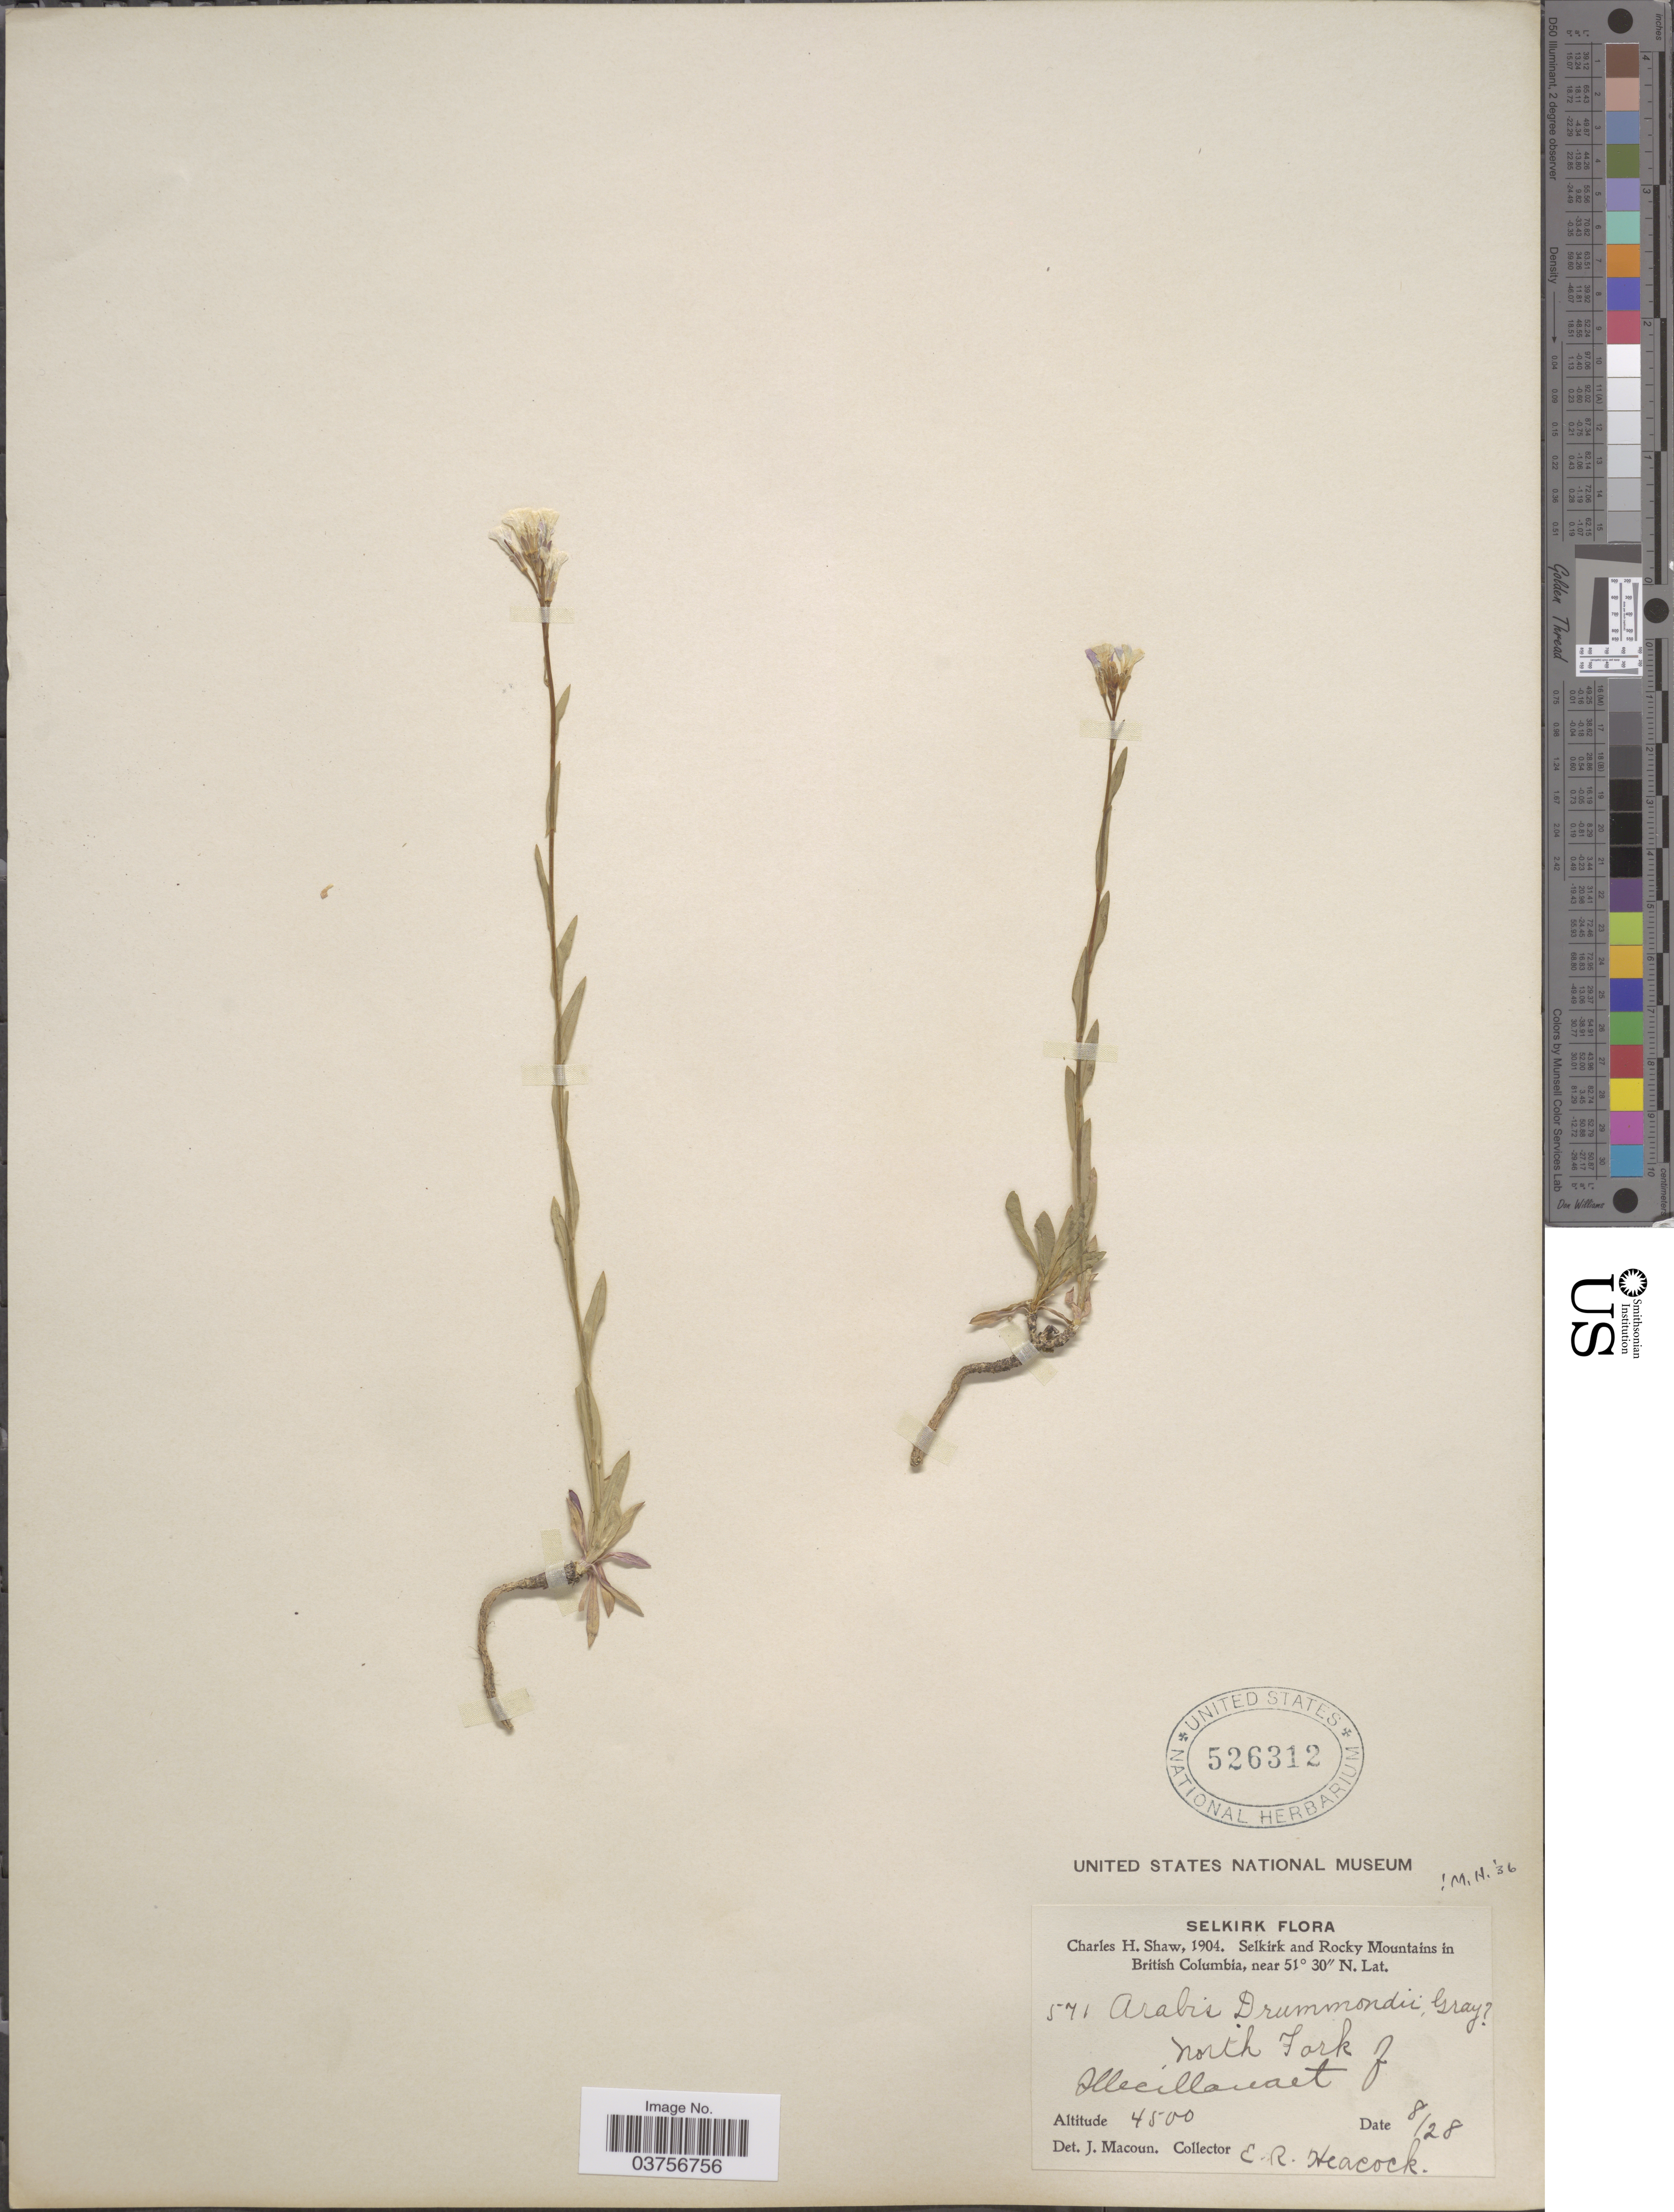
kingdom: Plantae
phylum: Tracheophyta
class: Magnoliopsida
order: Brassicales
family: Brassicaceae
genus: Arabis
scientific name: Arabis drummondii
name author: A. Gray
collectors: E. Heacock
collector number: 571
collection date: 1904-08-28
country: Canada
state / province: British Columbia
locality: Selkirk. Selkirk and Rocky Mountains. North Fork of Illecillawaet.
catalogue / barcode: US 526312